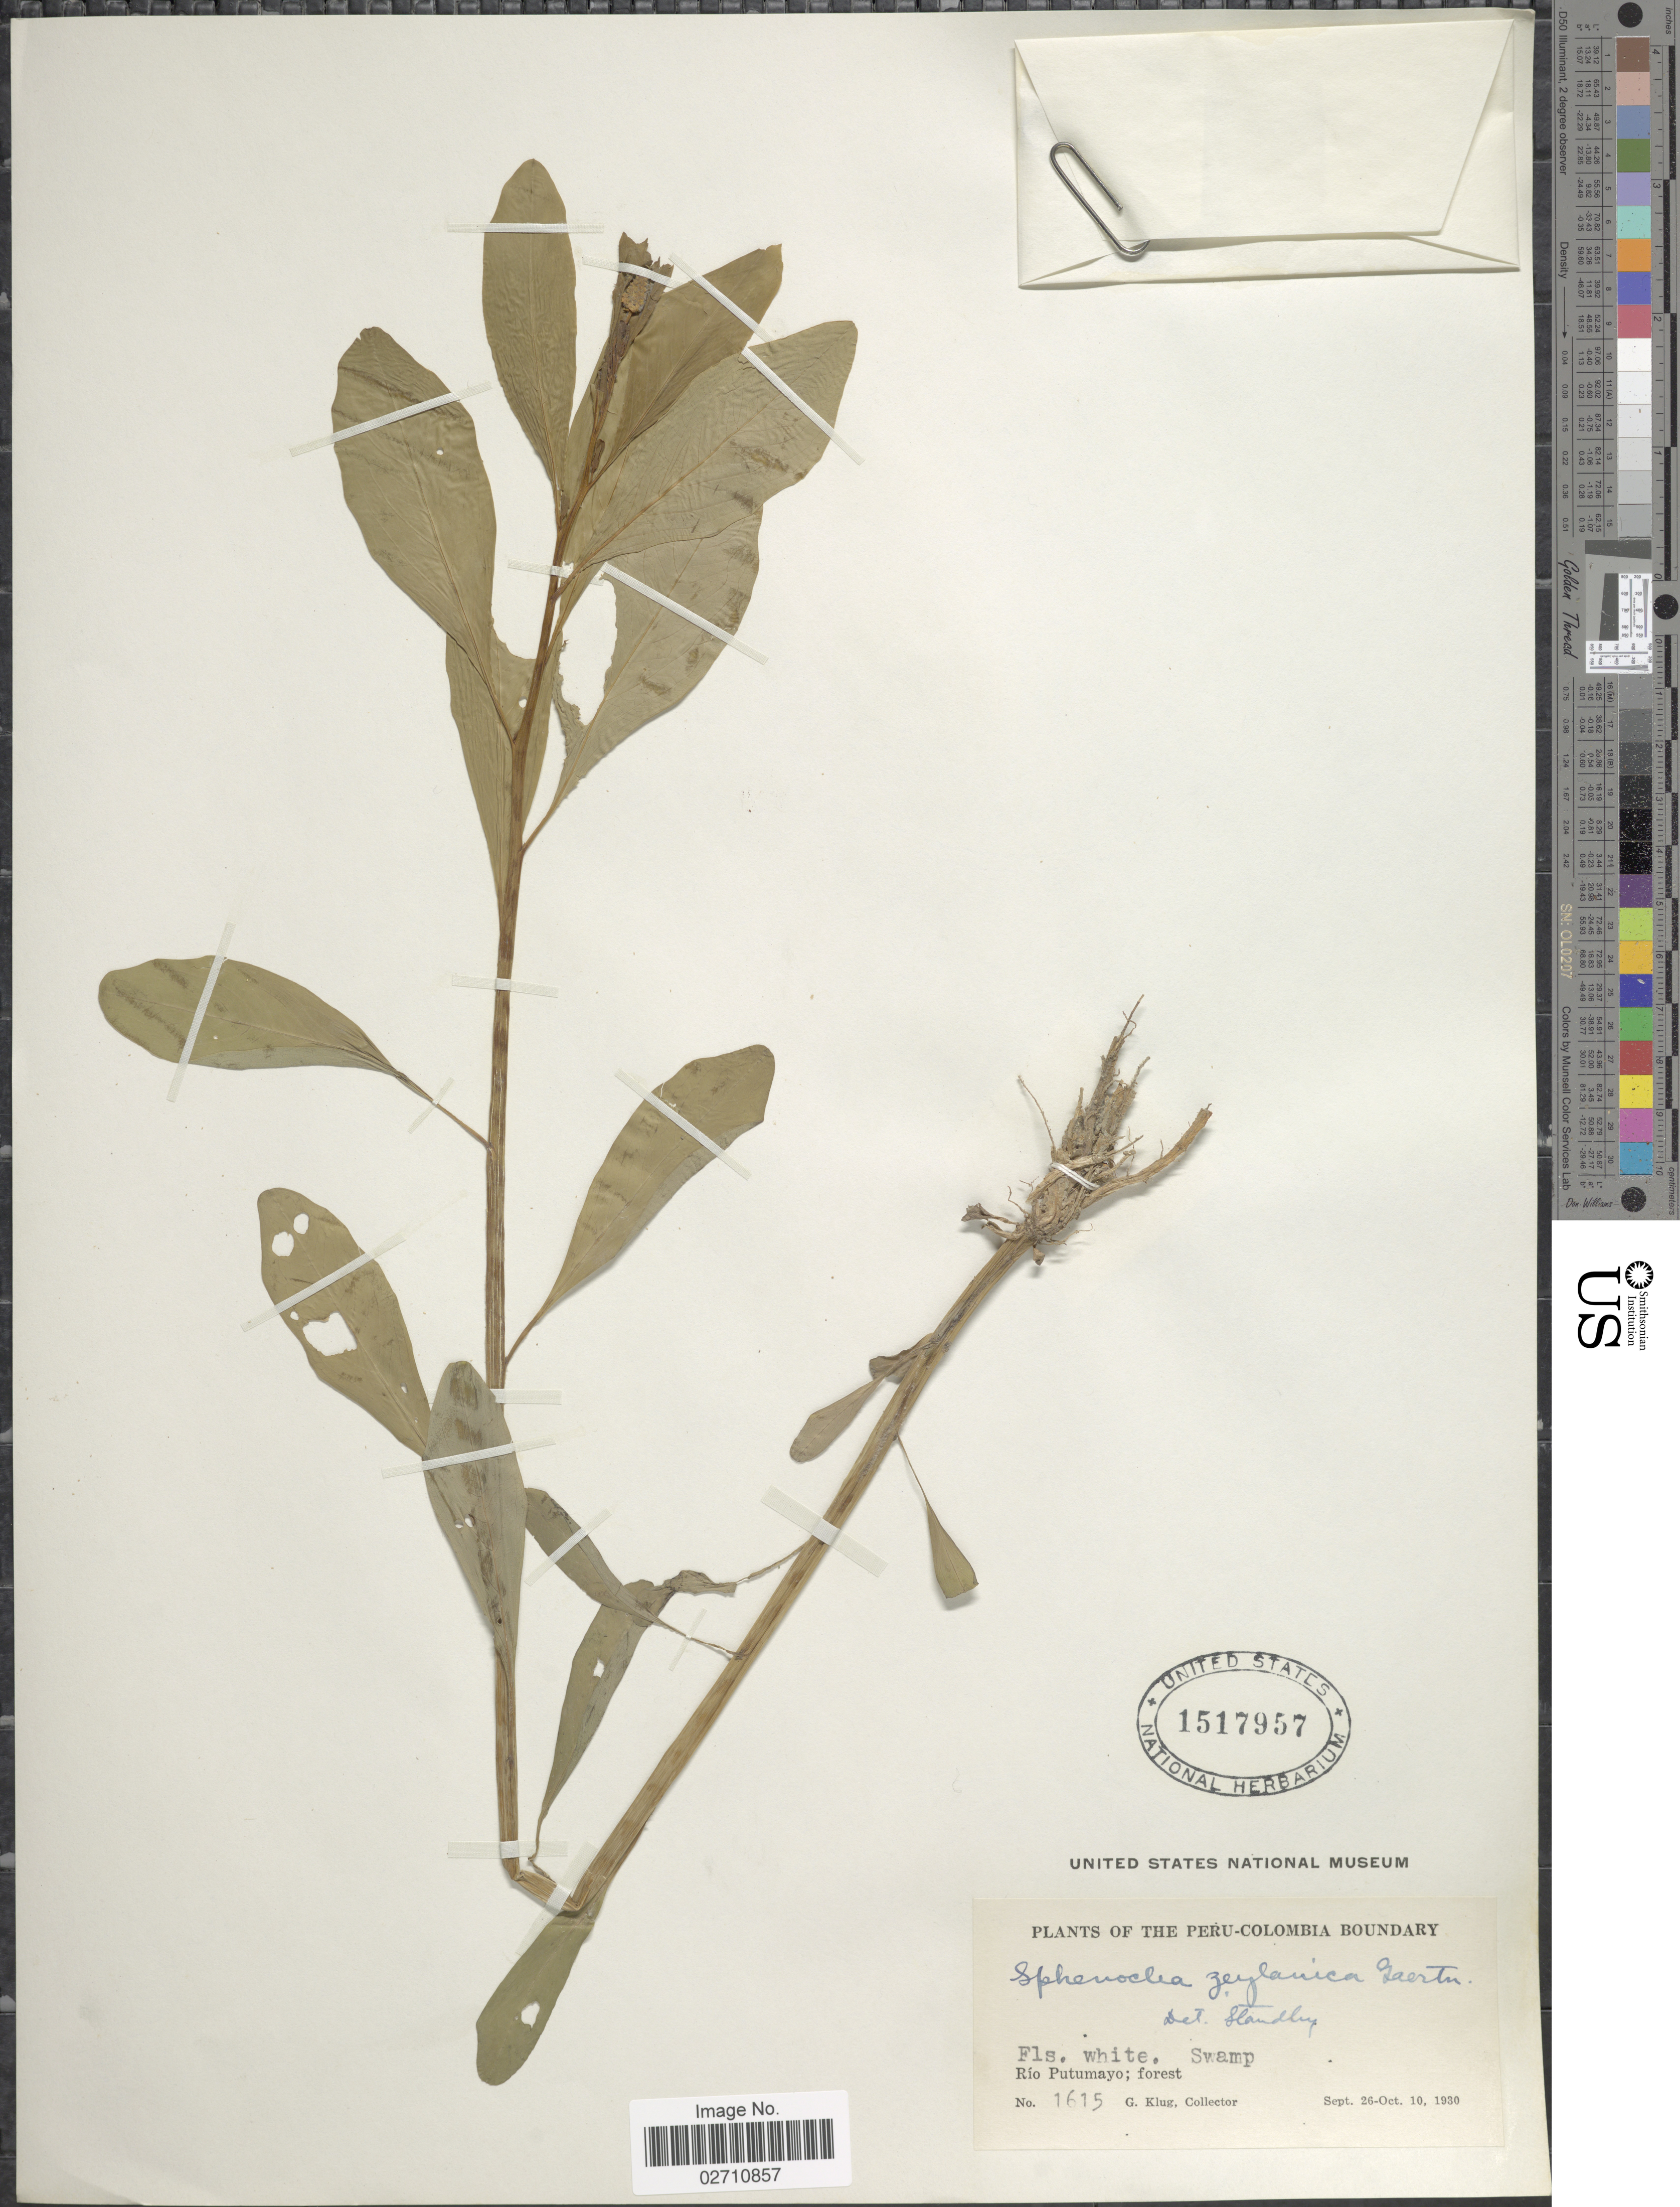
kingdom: Plantae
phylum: Tracheophyta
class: Magnoliopsida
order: Solanales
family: Sphenocleaceae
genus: Sphenoclea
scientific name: Sphenoclea zeylanica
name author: Gaertn.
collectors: G. Klug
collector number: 1615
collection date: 1930-09-26/1930-10-10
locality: Peru-Colombia Boundary. Rio Putumayo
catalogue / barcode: US 1517957